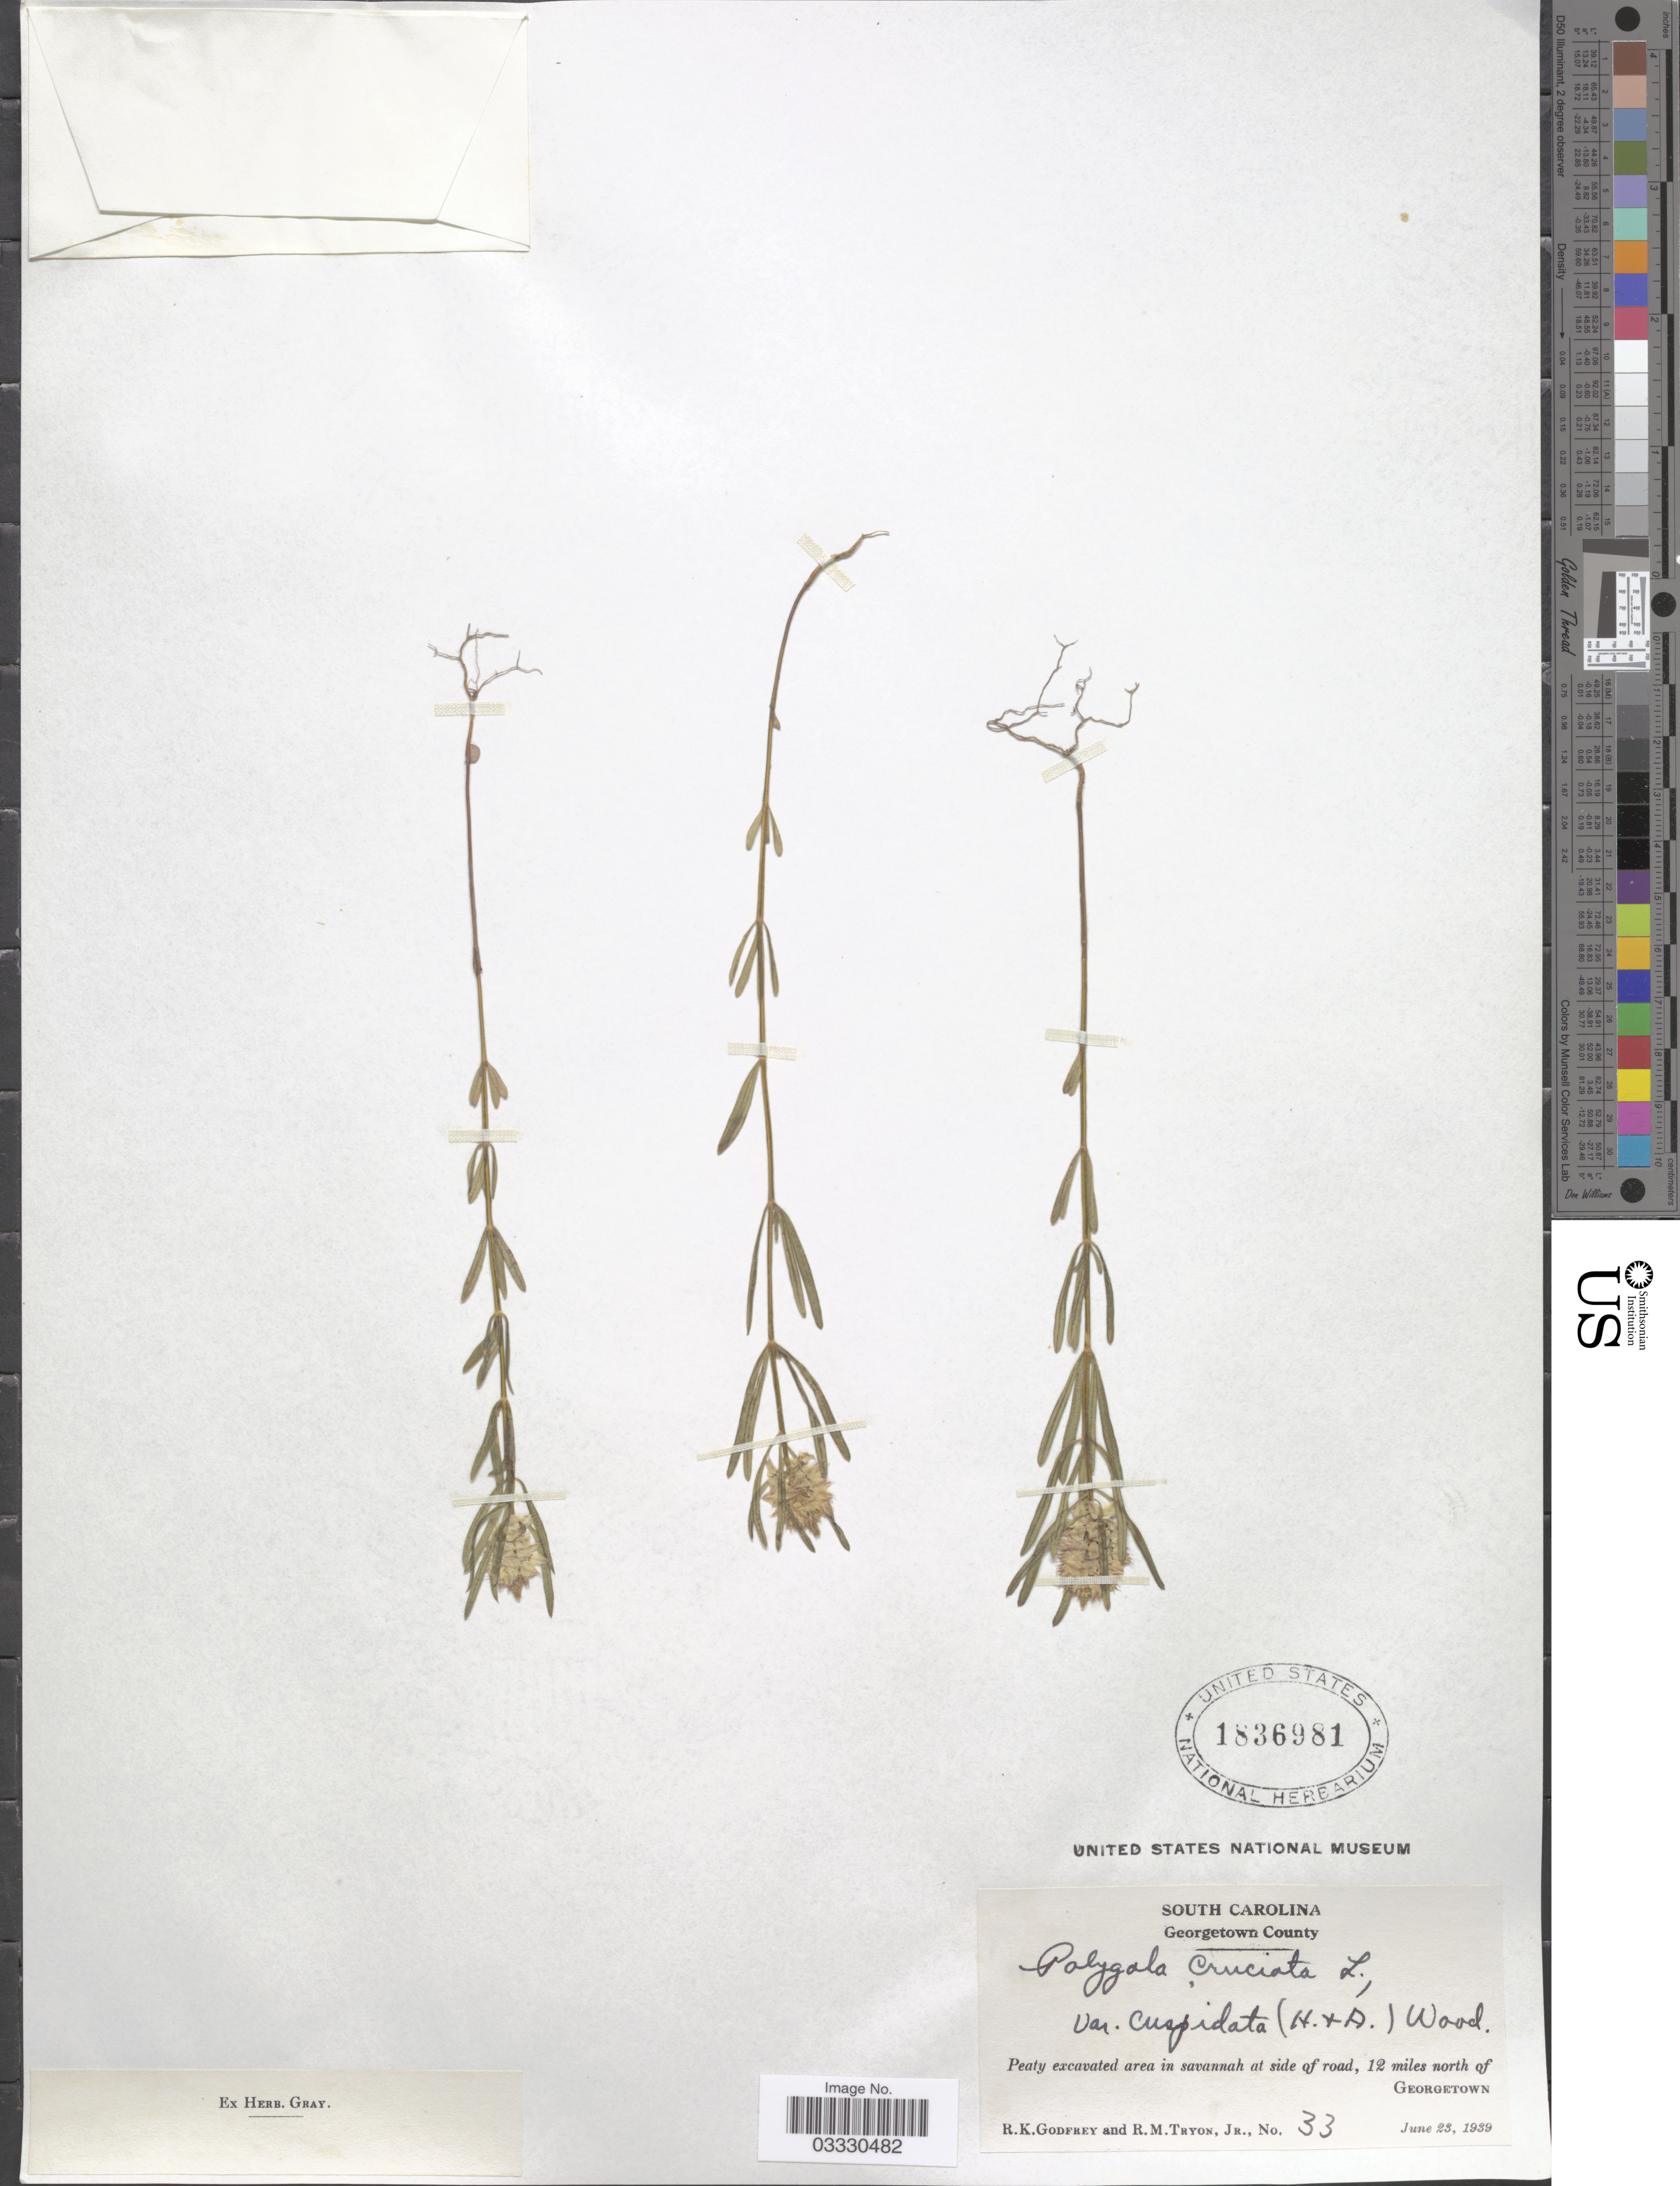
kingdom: Plantae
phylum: Tracheophyta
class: Magnoliopsida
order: Fabales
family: Polygalaceae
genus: Polygala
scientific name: Polygala cruciata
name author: L.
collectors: R. K. Godfrey & R. Tryon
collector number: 33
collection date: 1939-06-23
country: United States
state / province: South Carolina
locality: Georgetown County. 12 miles north of Georgetown.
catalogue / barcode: US 1836981